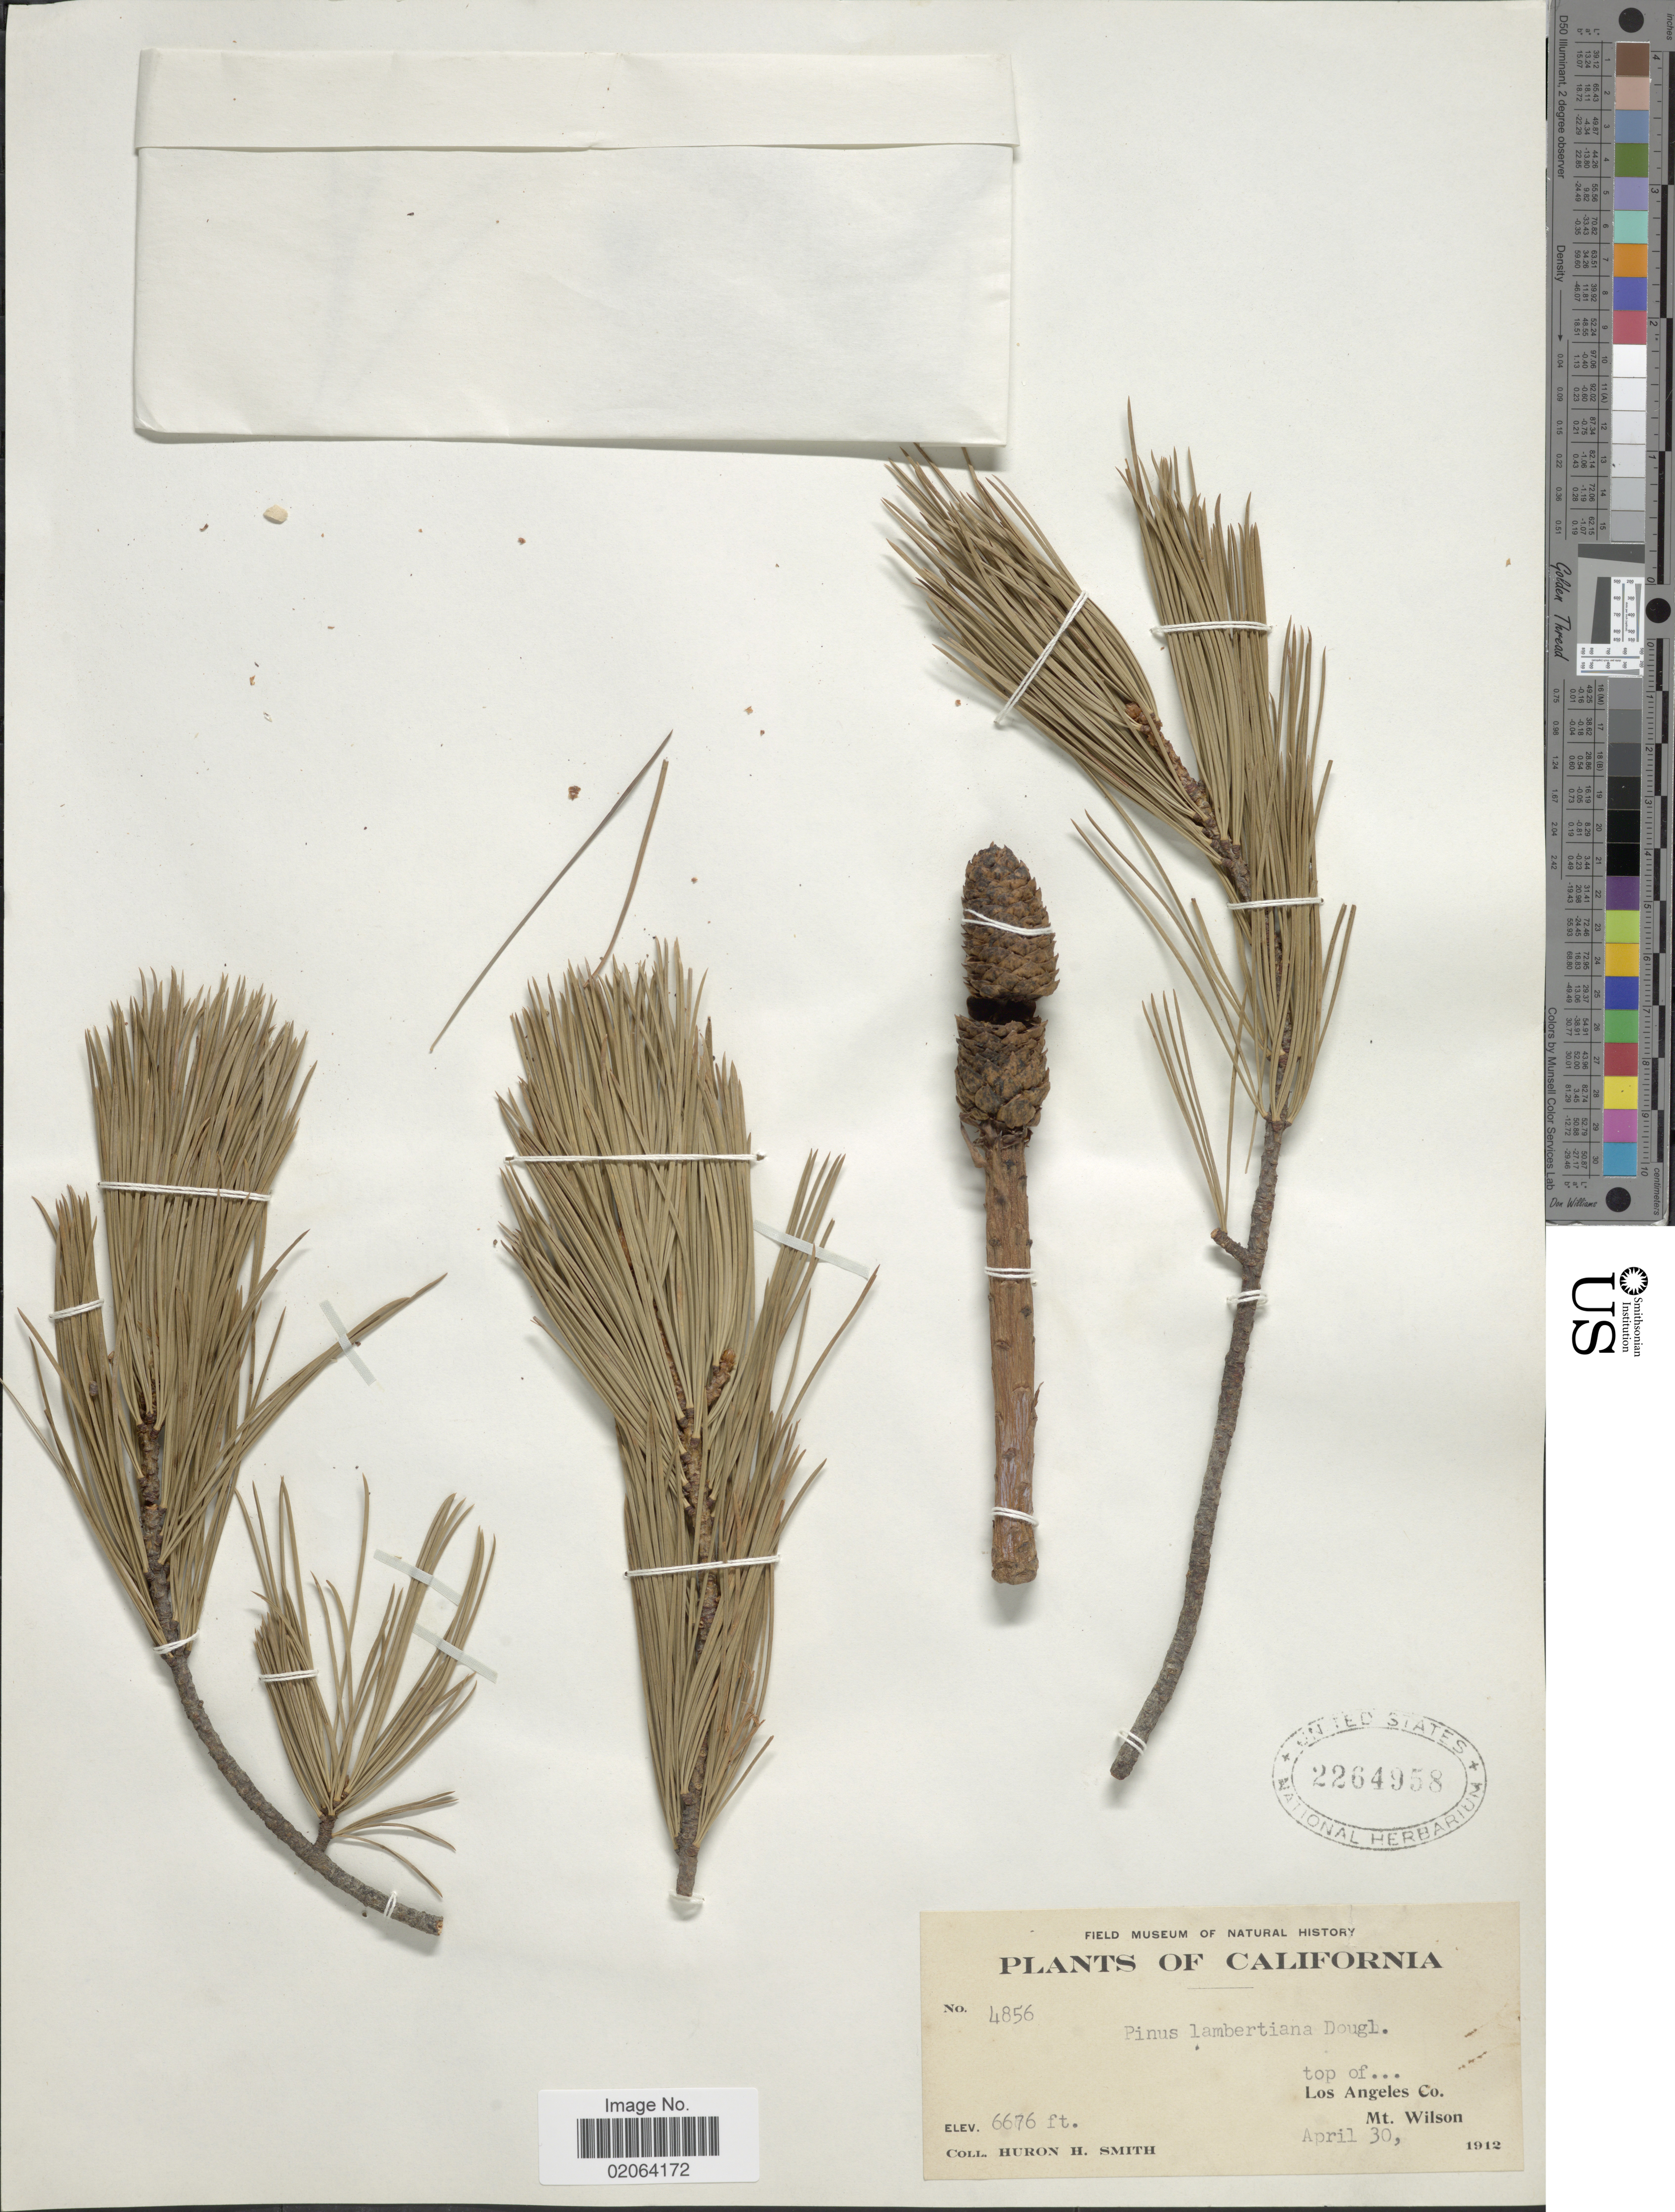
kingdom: Plantae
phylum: Tracheophyta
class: Pinopsida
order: Pinales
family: Pinaceae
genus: Pinus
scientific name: Pinus lambertiana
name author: Douglas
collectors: Huron H. Smith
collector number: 4856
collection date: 1912-04-30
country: United States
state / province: California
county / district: Los Angeles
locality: Top of... Los Angeles Co. Mt. Wilson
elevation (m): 2035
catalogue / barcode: US 2264958